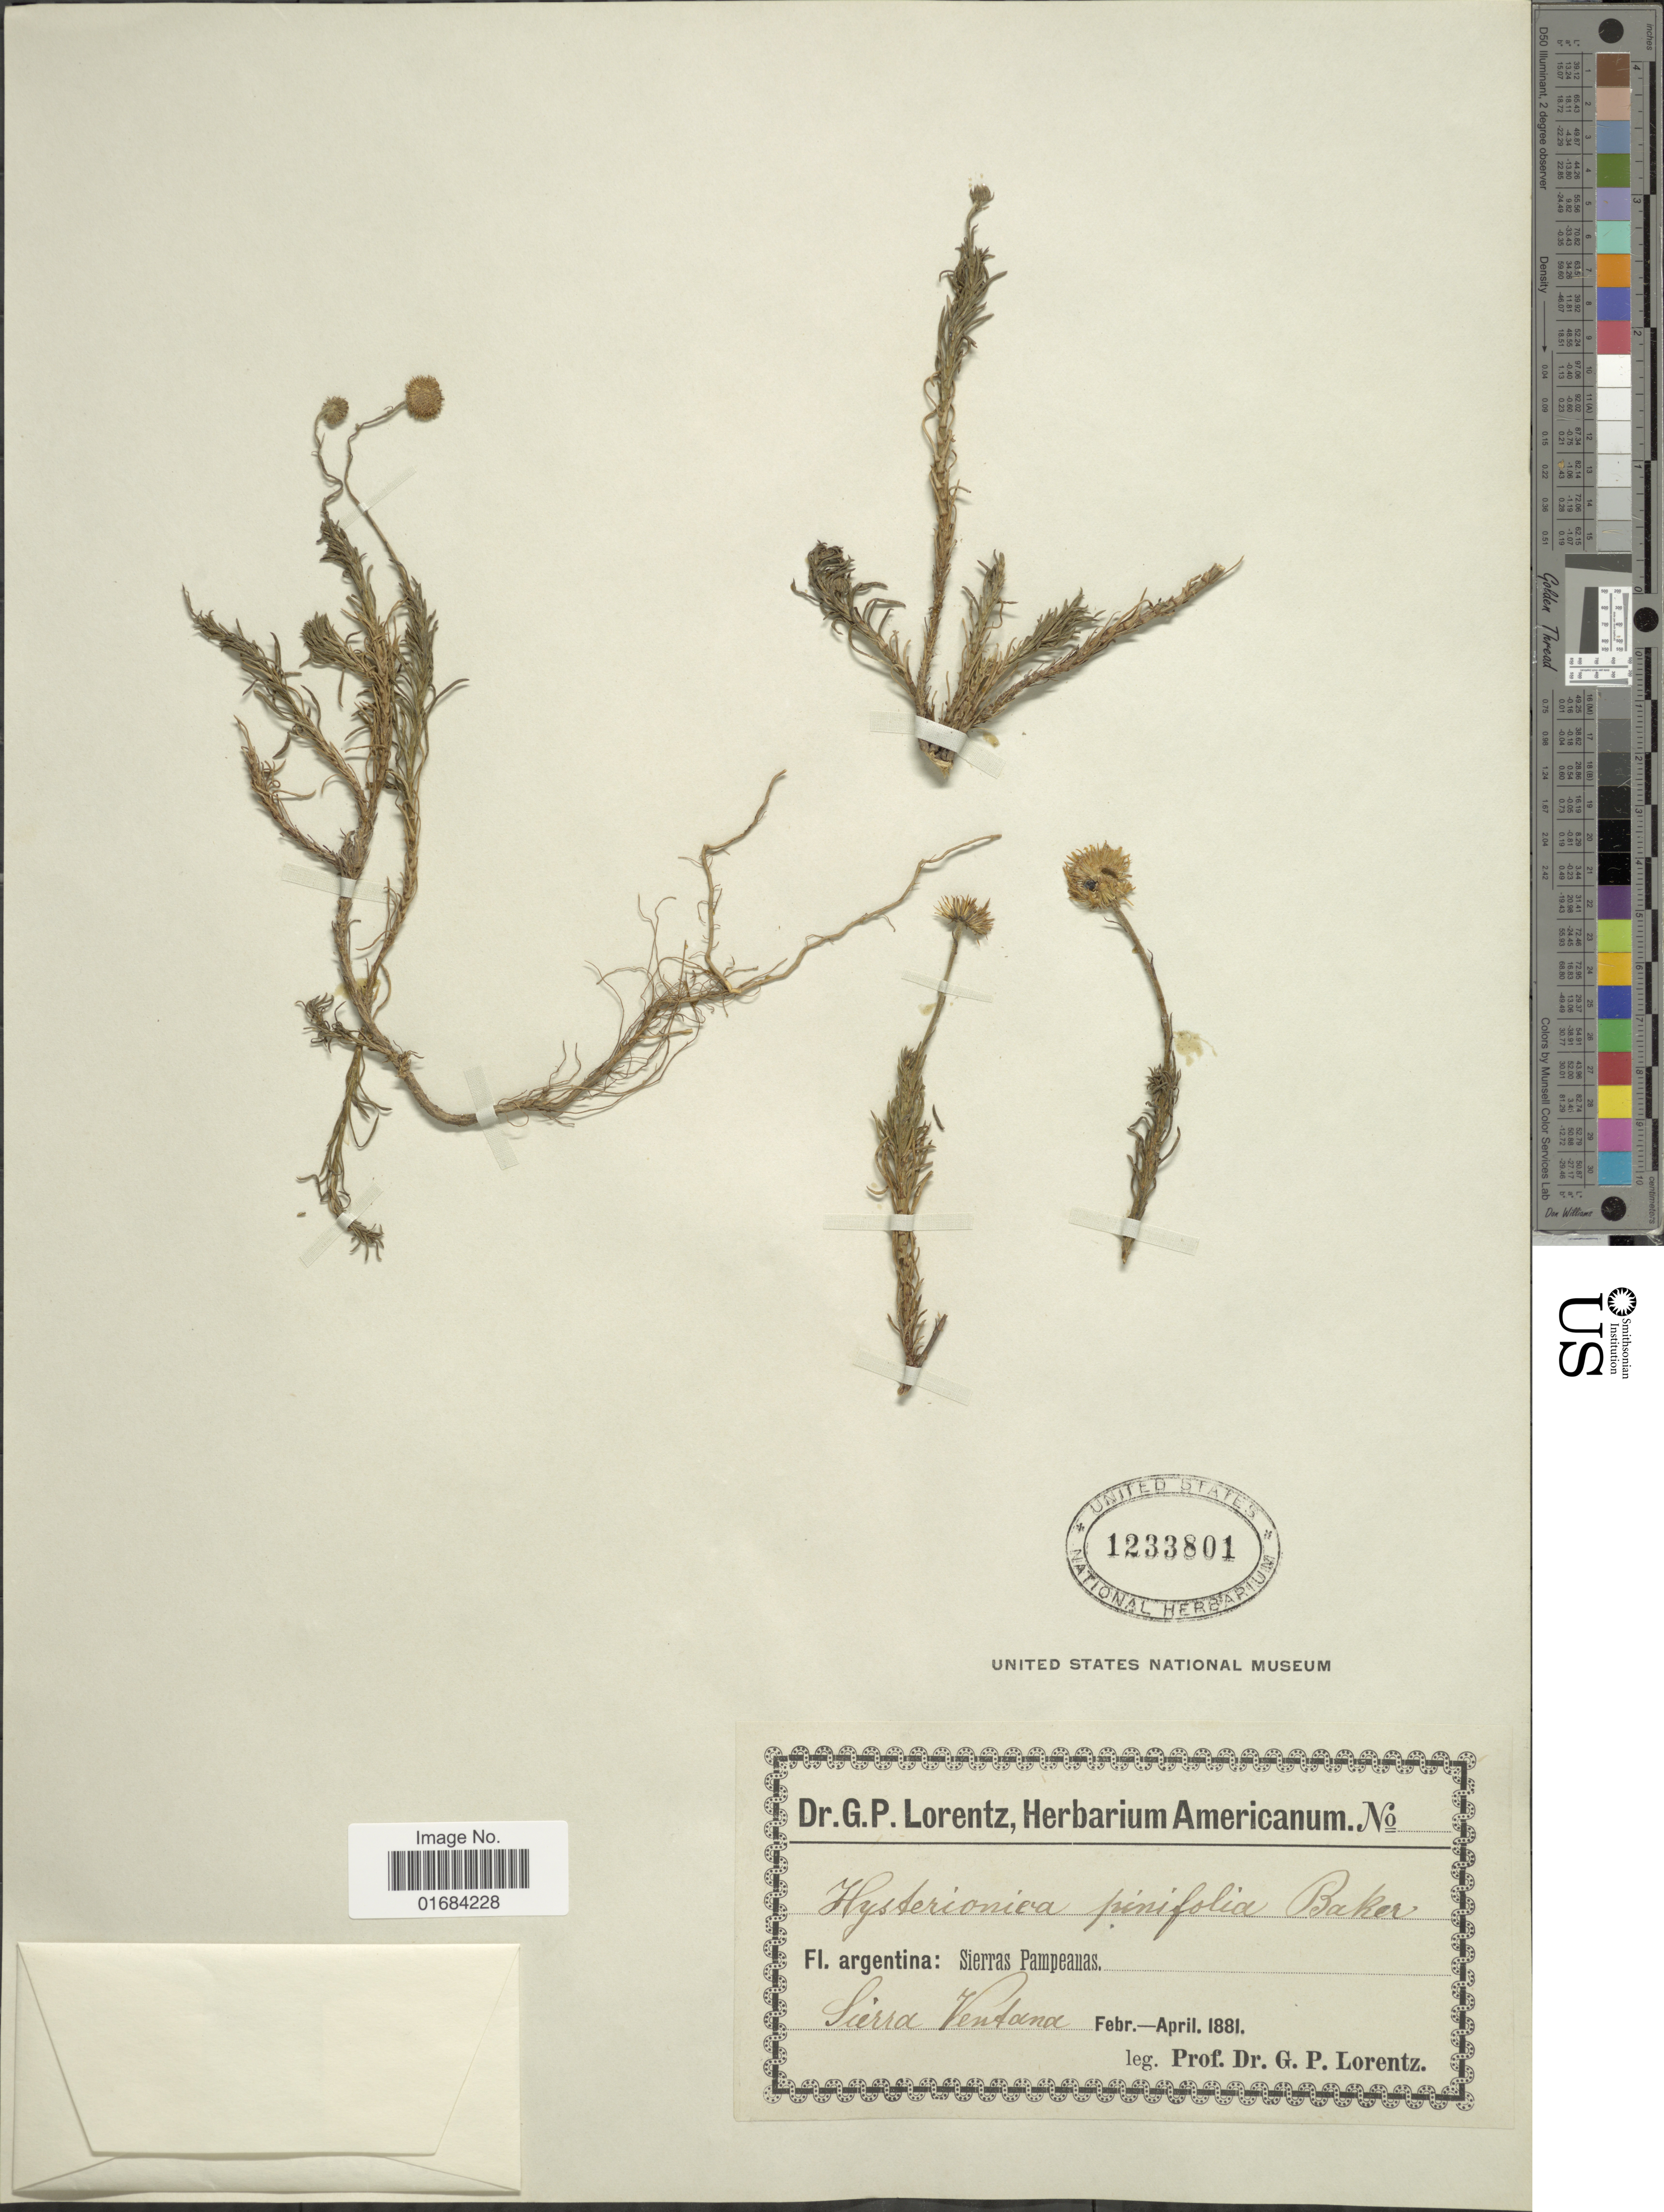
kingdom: Plantae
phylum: Tracheophyta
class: Magnoliopsida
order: Asterales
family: Asteraceae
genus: Neja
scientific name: Neja pinifolia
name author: (Poir.) G.L. Nesom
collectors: P. G. Lorentz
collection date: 1881-02/1881-04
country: Argentina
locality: Sierras Pampeanas, Sierra Ventana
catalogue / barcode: US 1233801